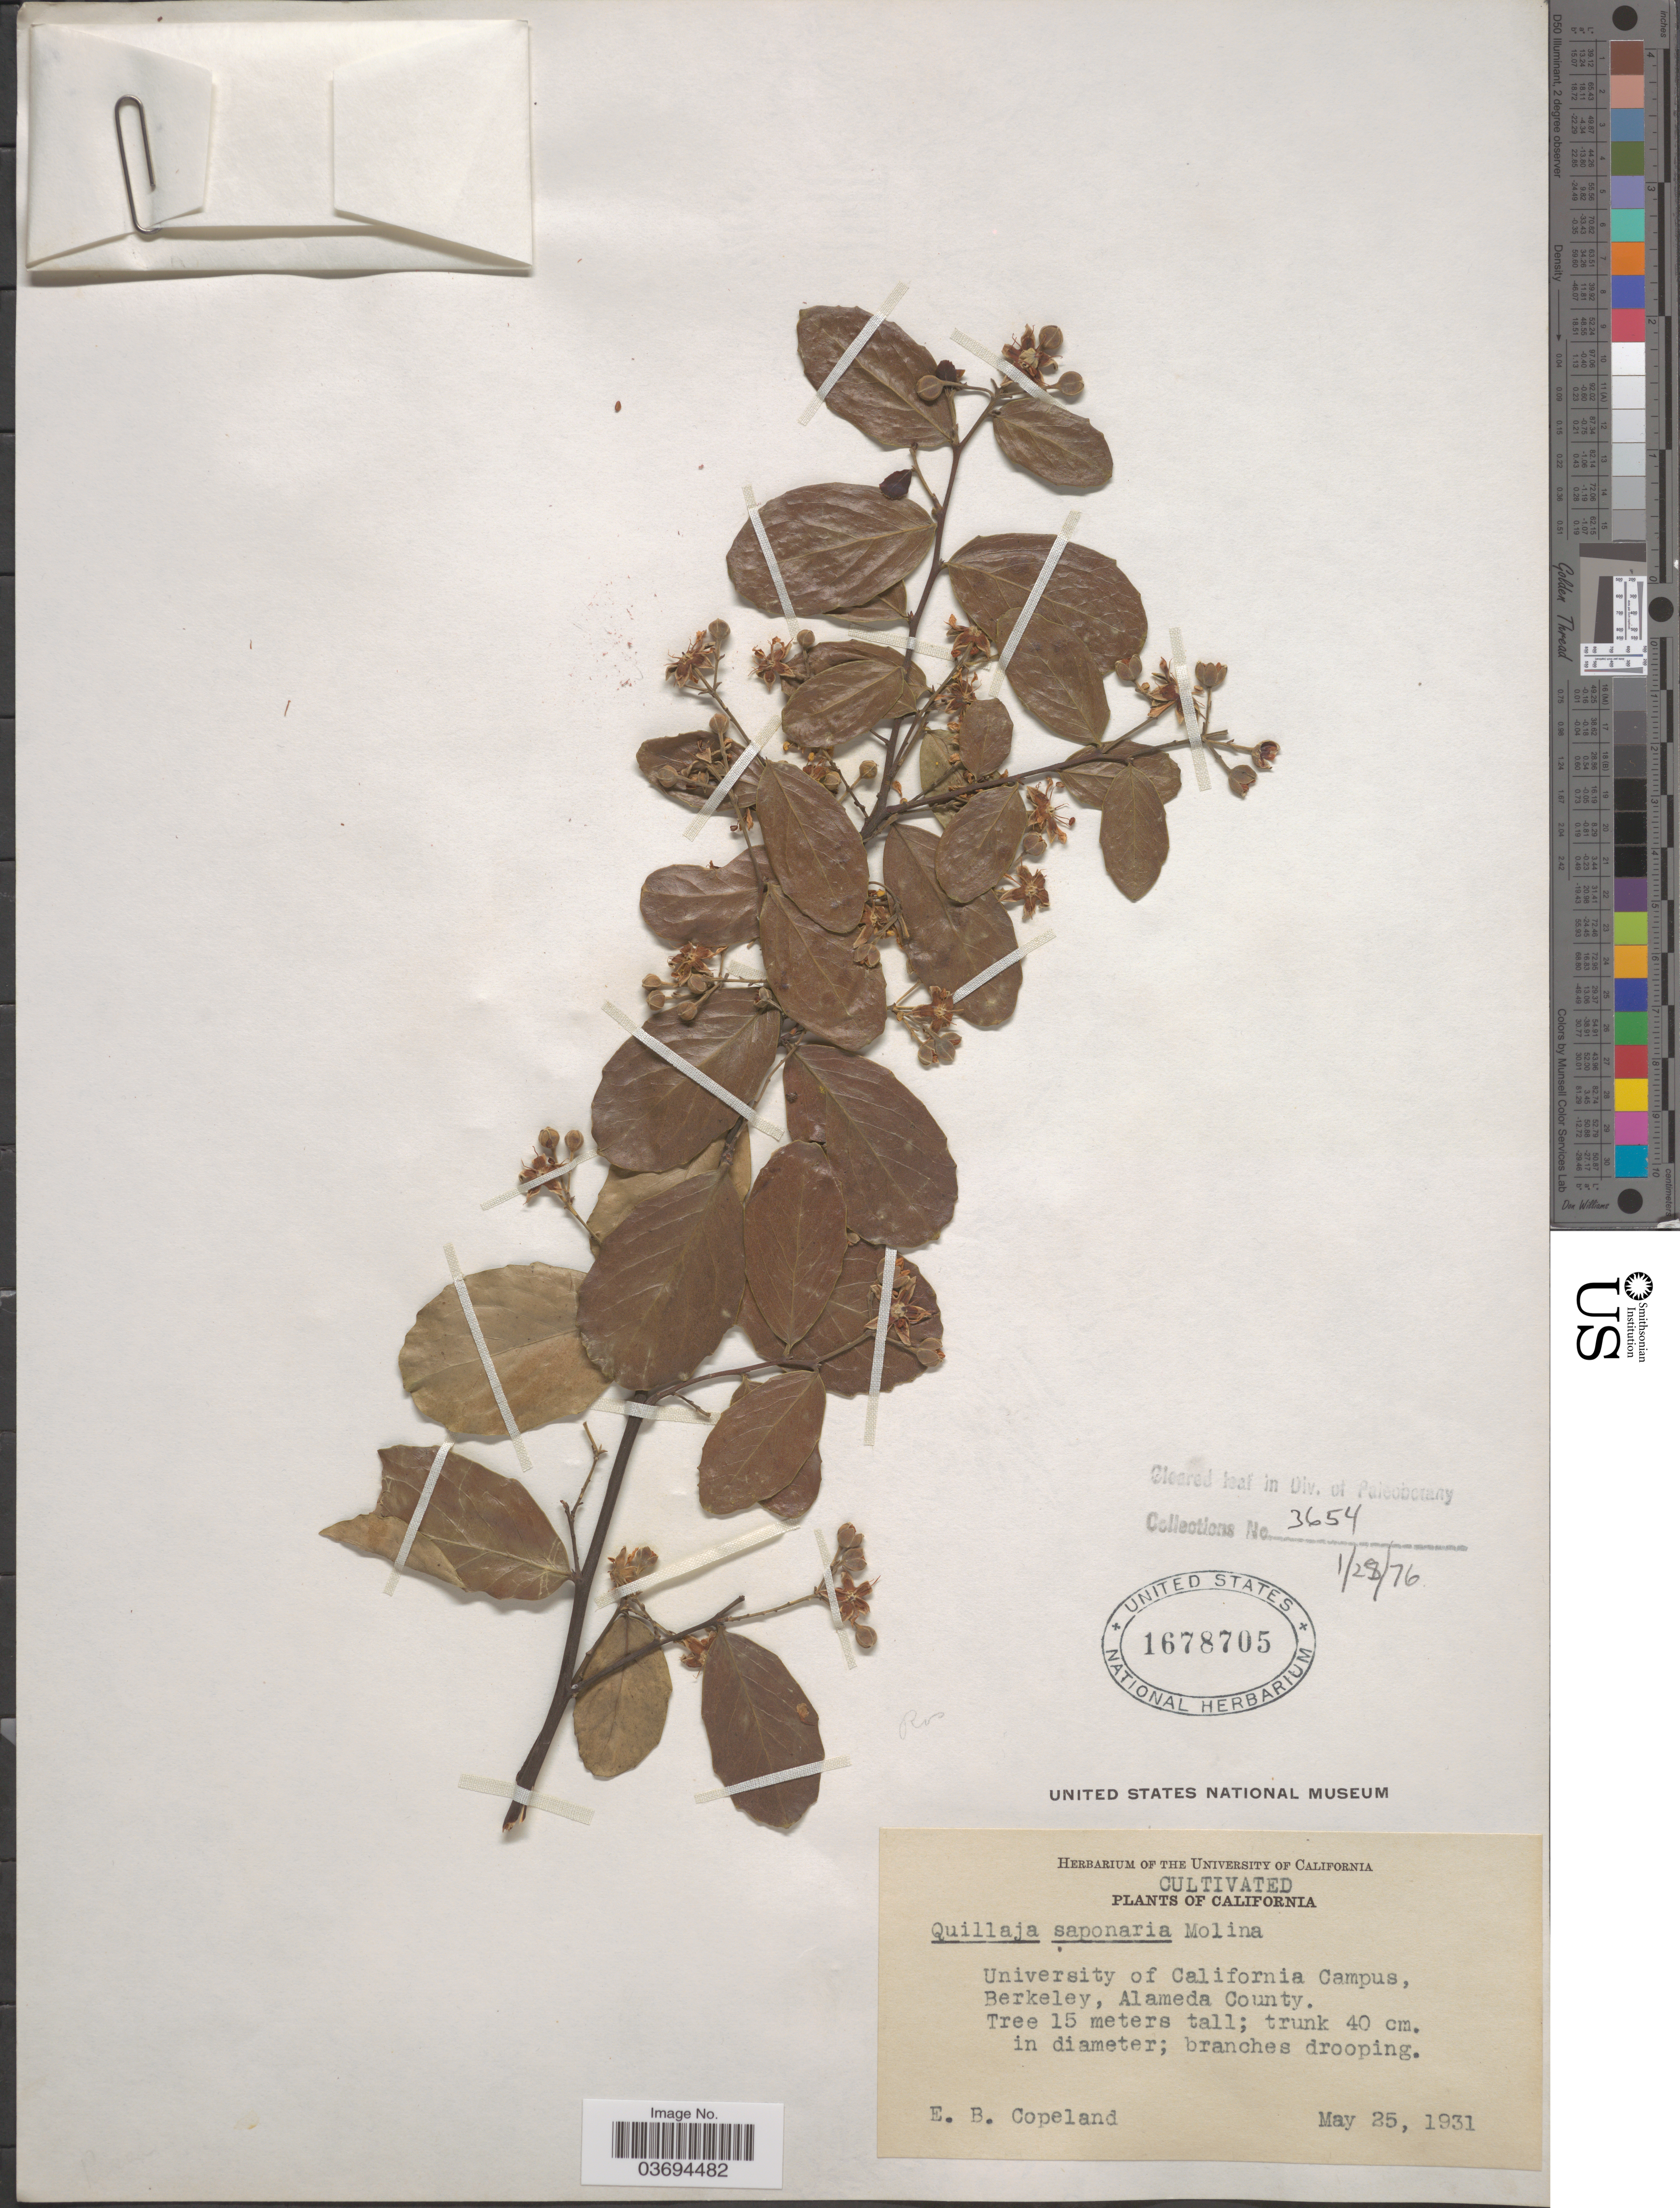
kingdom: Plantae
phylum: Tracheophyta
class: Magnoliopsida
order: Fabales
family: Quillajaceae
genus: Quillaja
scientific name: Quillaja saponaria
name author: Molina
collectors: E. B. Copeland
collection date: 1931-05-25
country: United States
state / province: California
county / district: Alameda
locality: University of California Campus, Berkeley, Alameda County.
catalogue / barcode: US 1678705